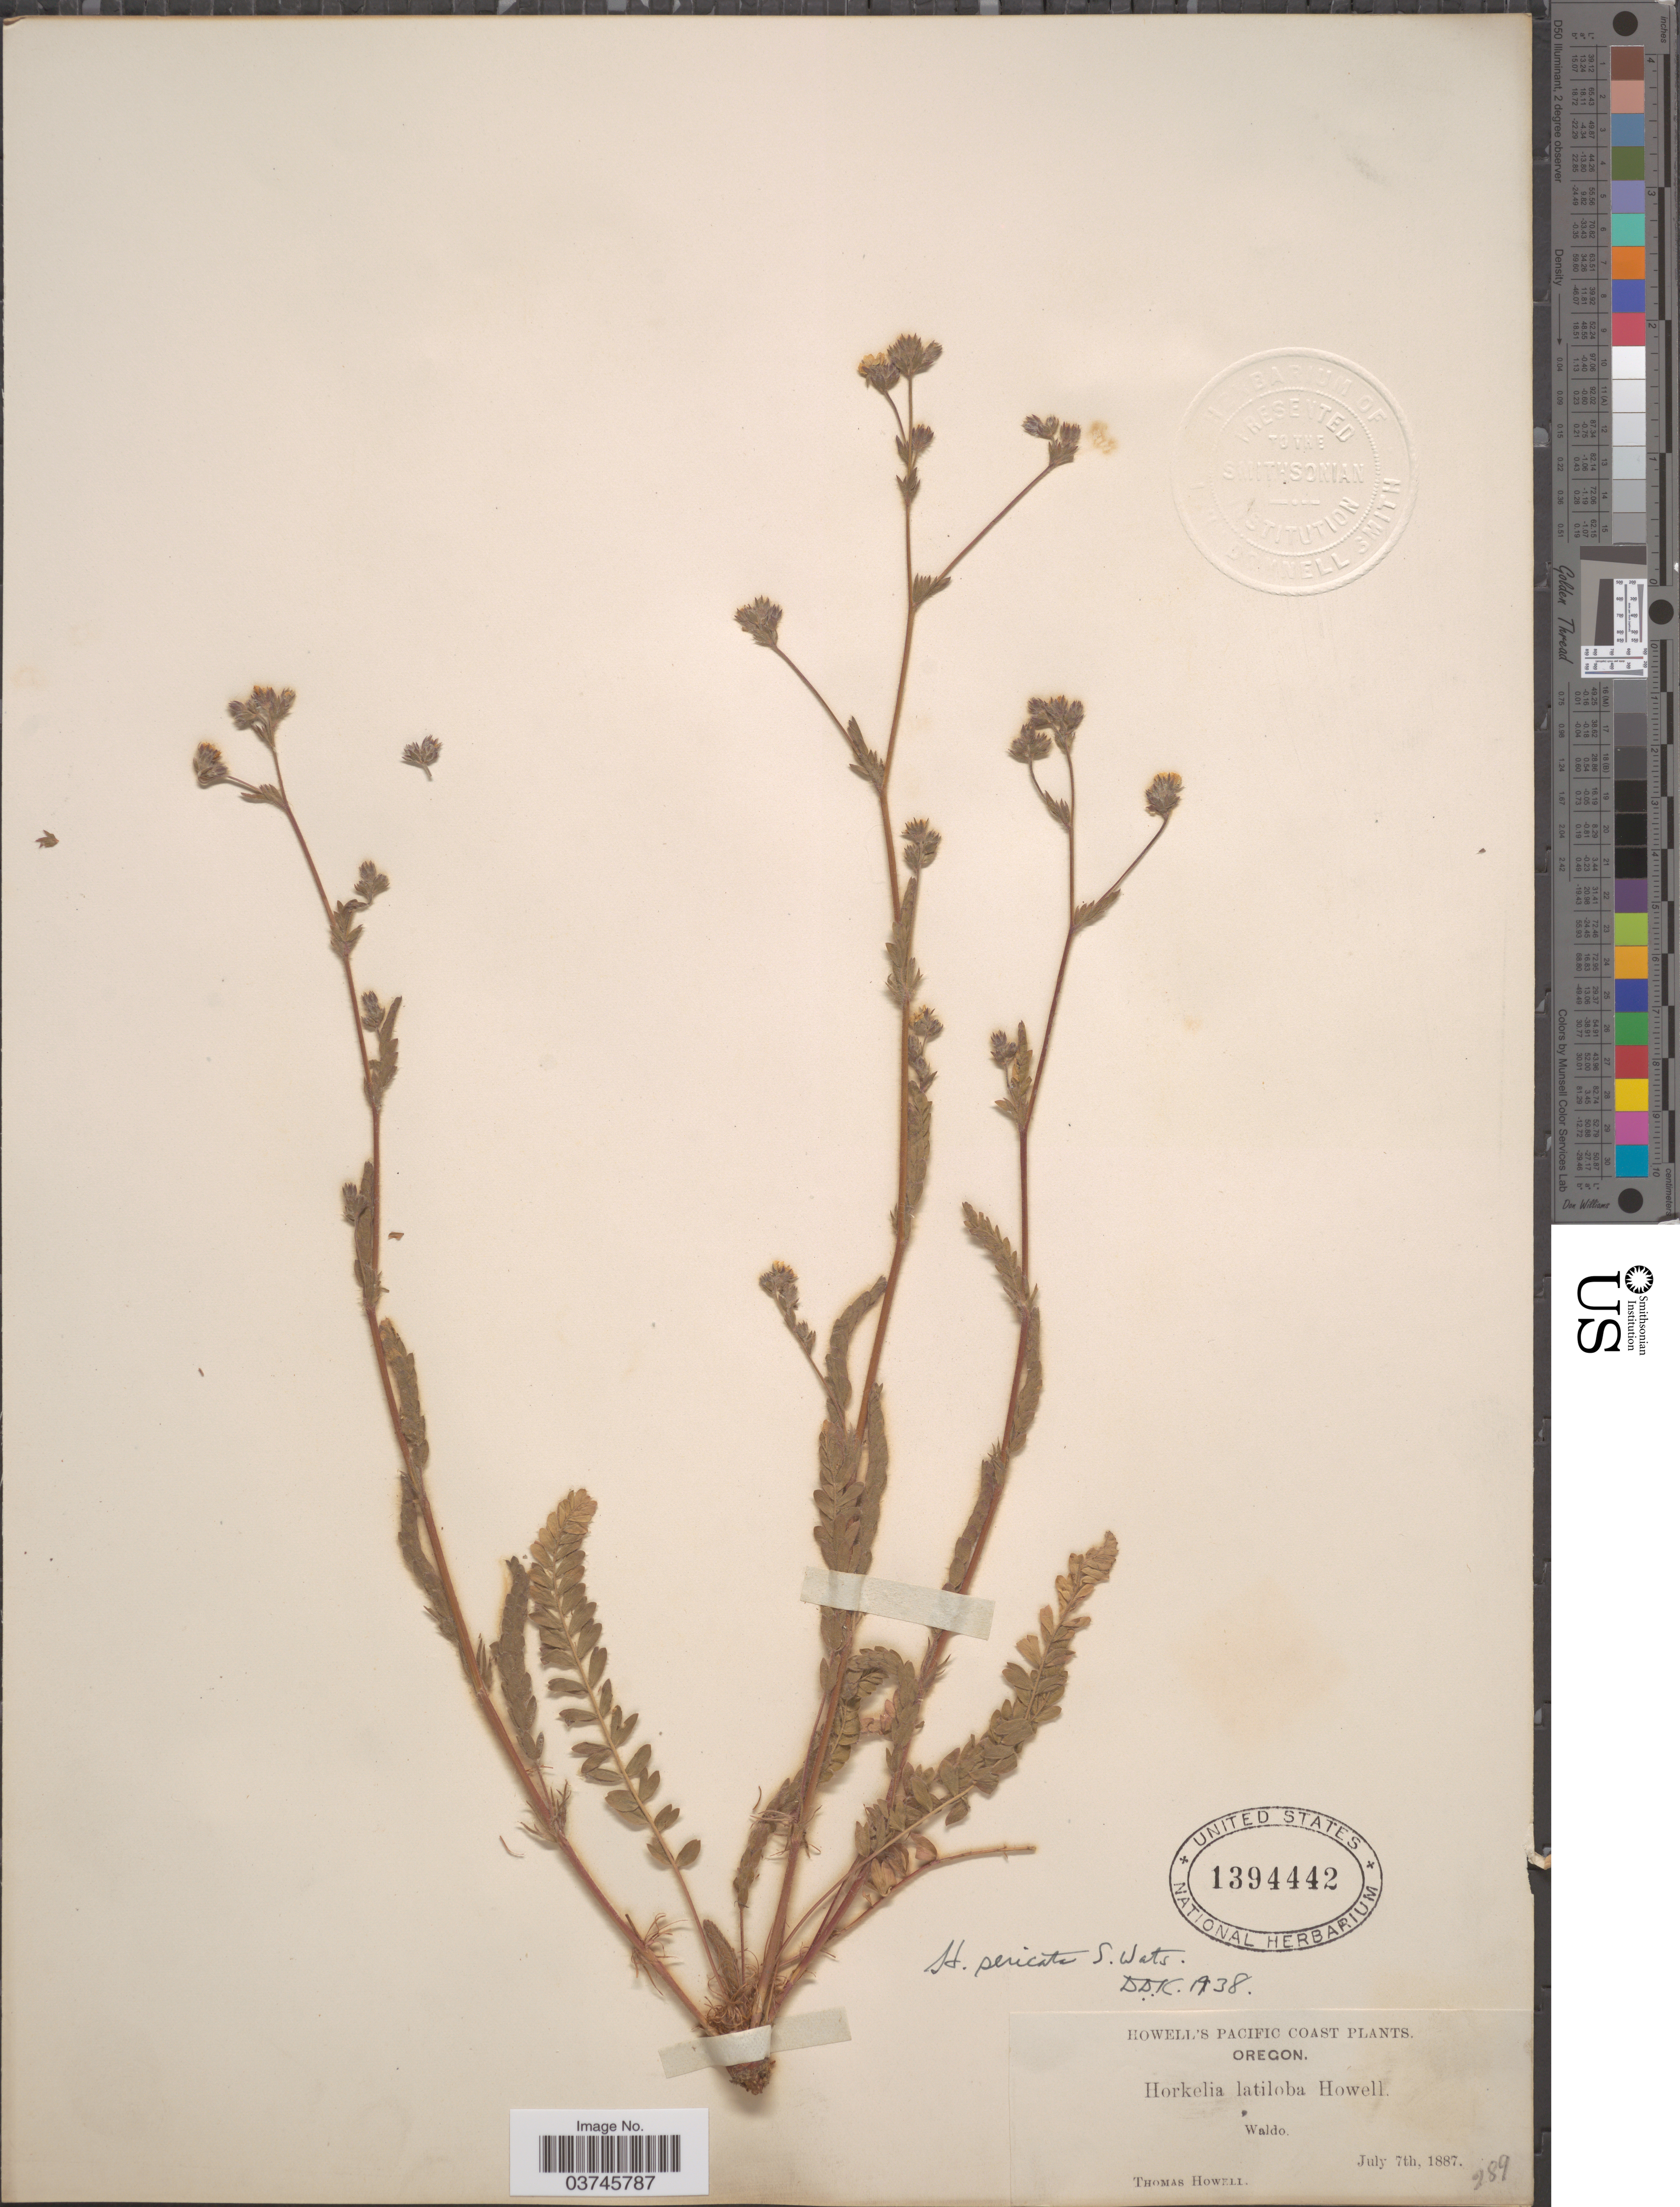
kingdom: Plantae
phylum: Tracheophyta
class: Magnoliopsida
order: Rosales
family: Rosaceae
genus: Potentilla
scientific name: Potentilla sericata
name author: (S. Watson) Greene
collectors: T. Howell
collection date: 1887-07-07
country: United States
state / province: Oregon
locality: Pacific Coast. Waldo.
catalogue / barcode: US 1394442